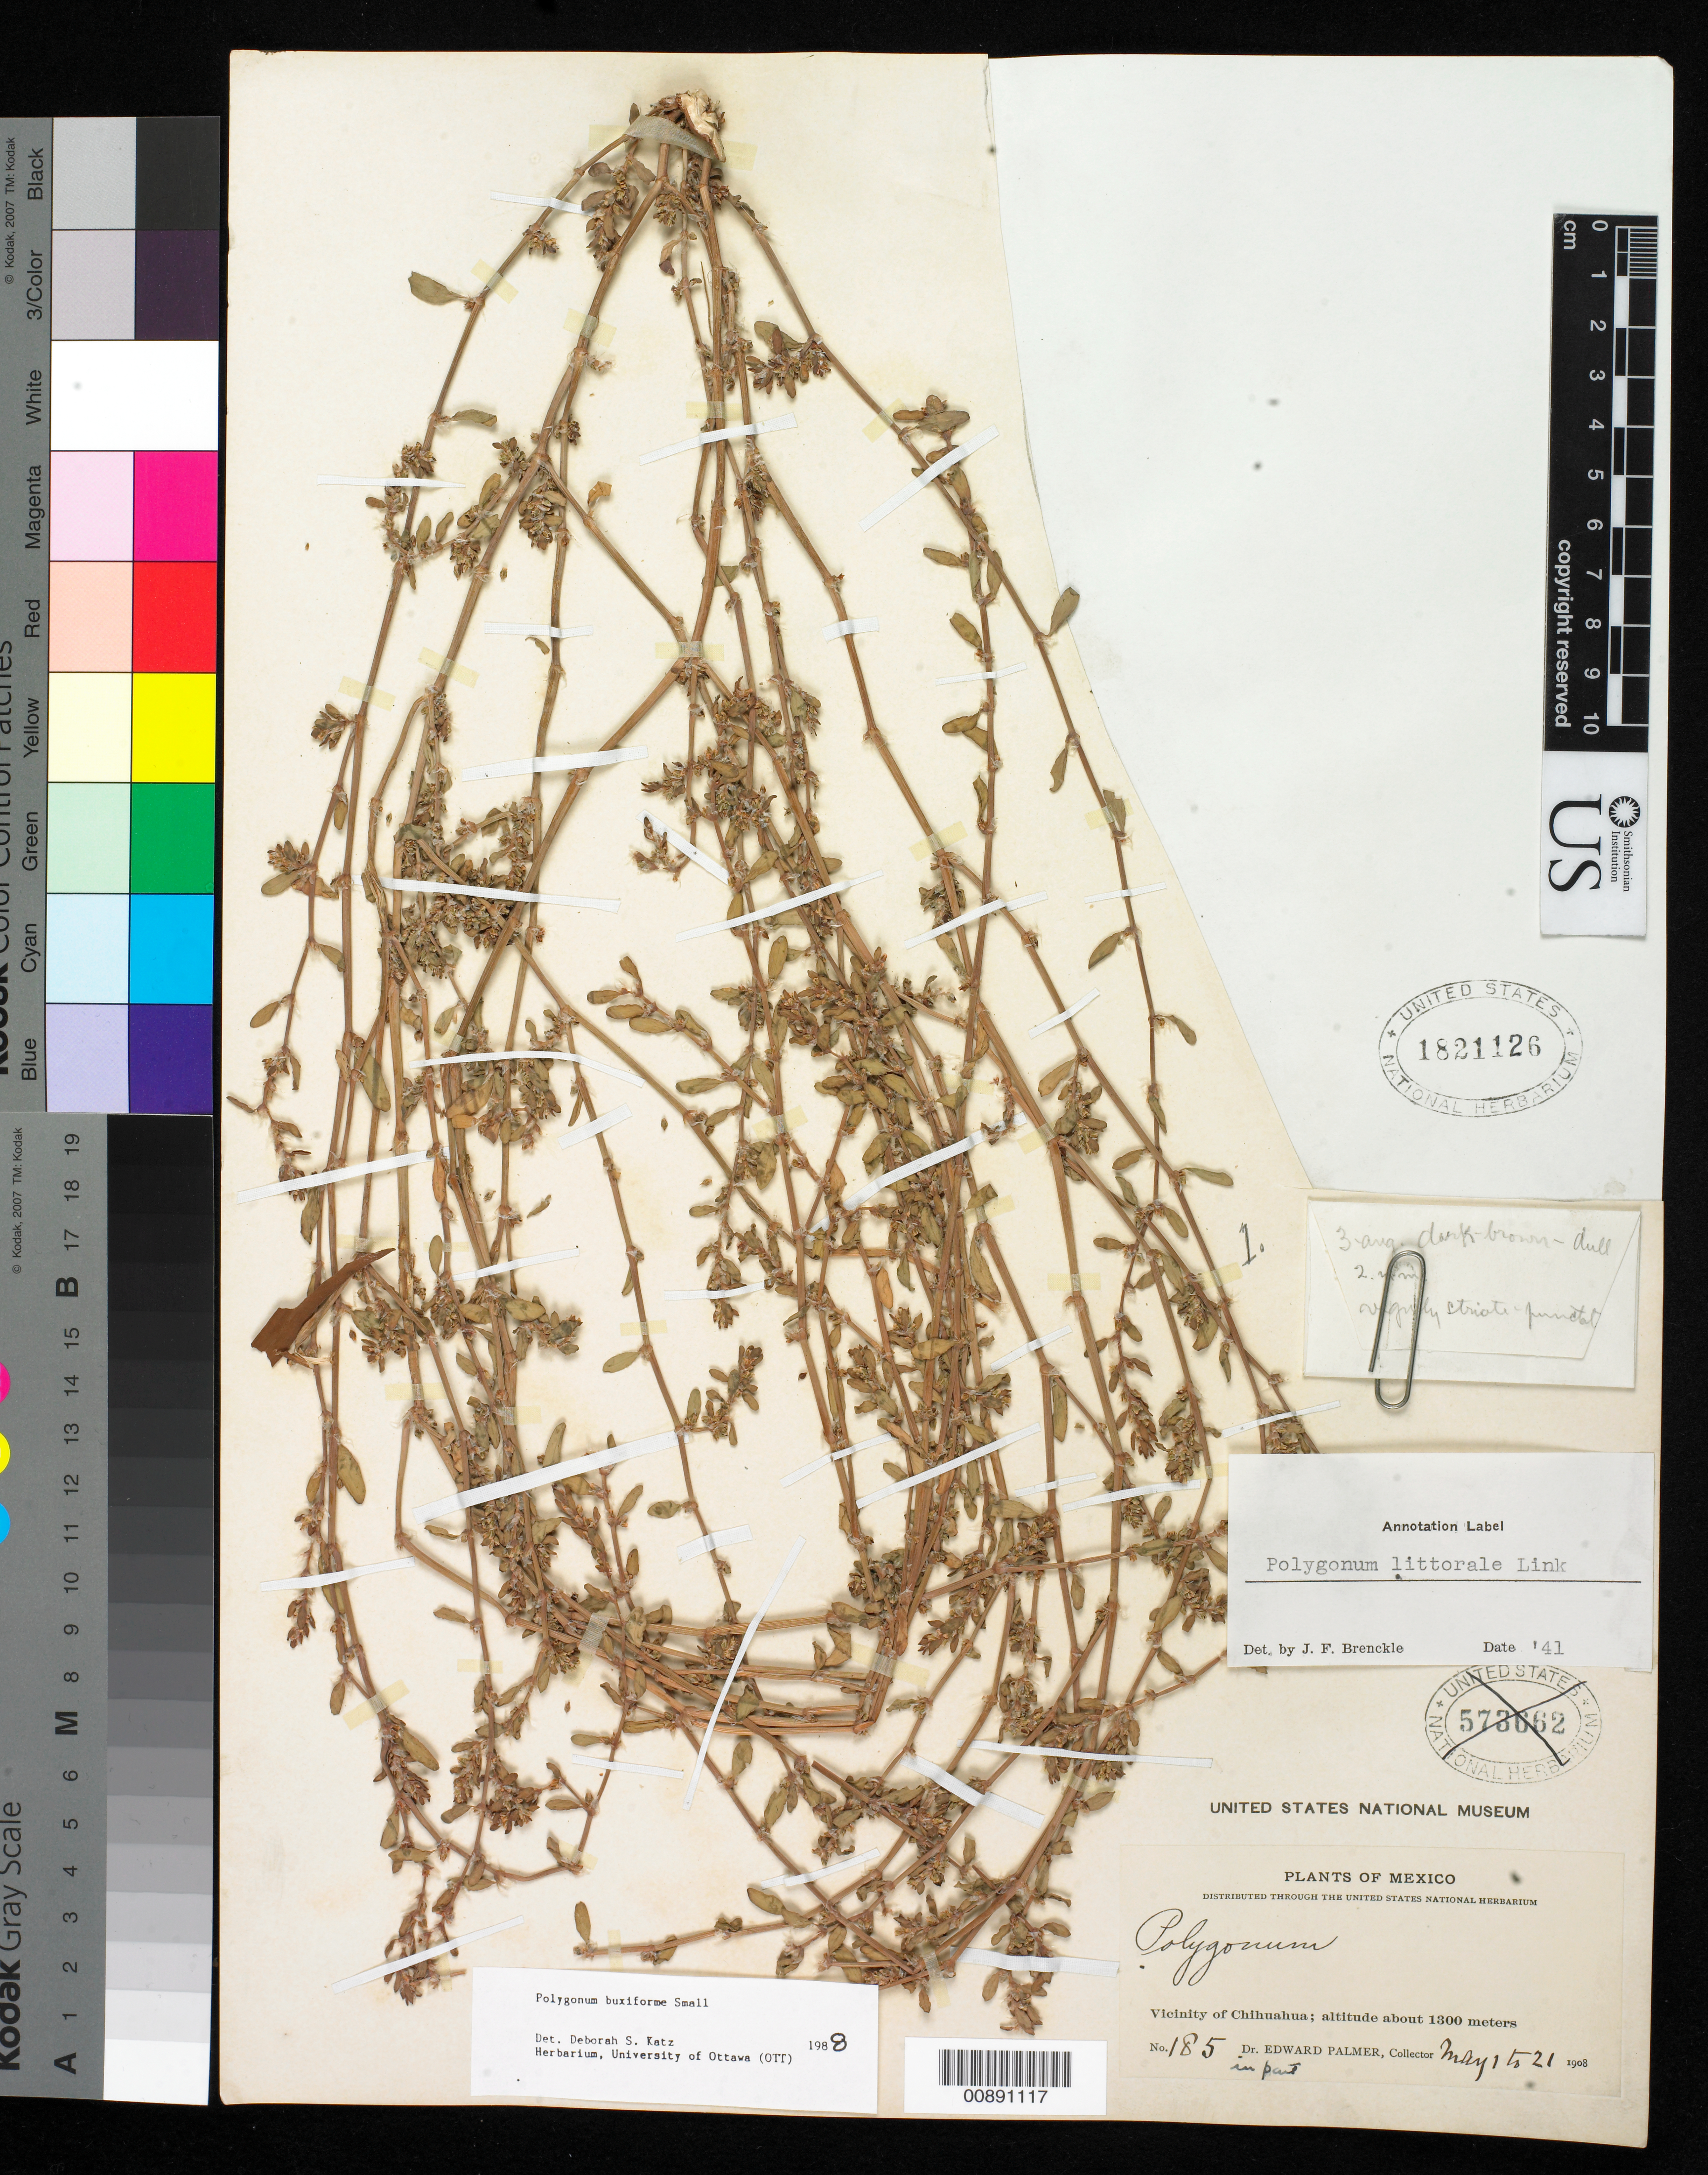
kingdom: Plantae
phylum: Tracheophyta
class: Magnoliopsida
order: Caryophyllales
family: Polygonaceae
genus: Polygonum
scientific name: Polygonum buxiforme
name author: Small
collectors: E. Palmer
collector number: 185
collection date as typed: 01 May 1908 to 21 May 1908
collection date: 1908-05-01/1908-05-21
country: Mexico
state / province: Chihuahua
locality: Vicinity of Chihuahua.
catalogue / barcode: US 1821126